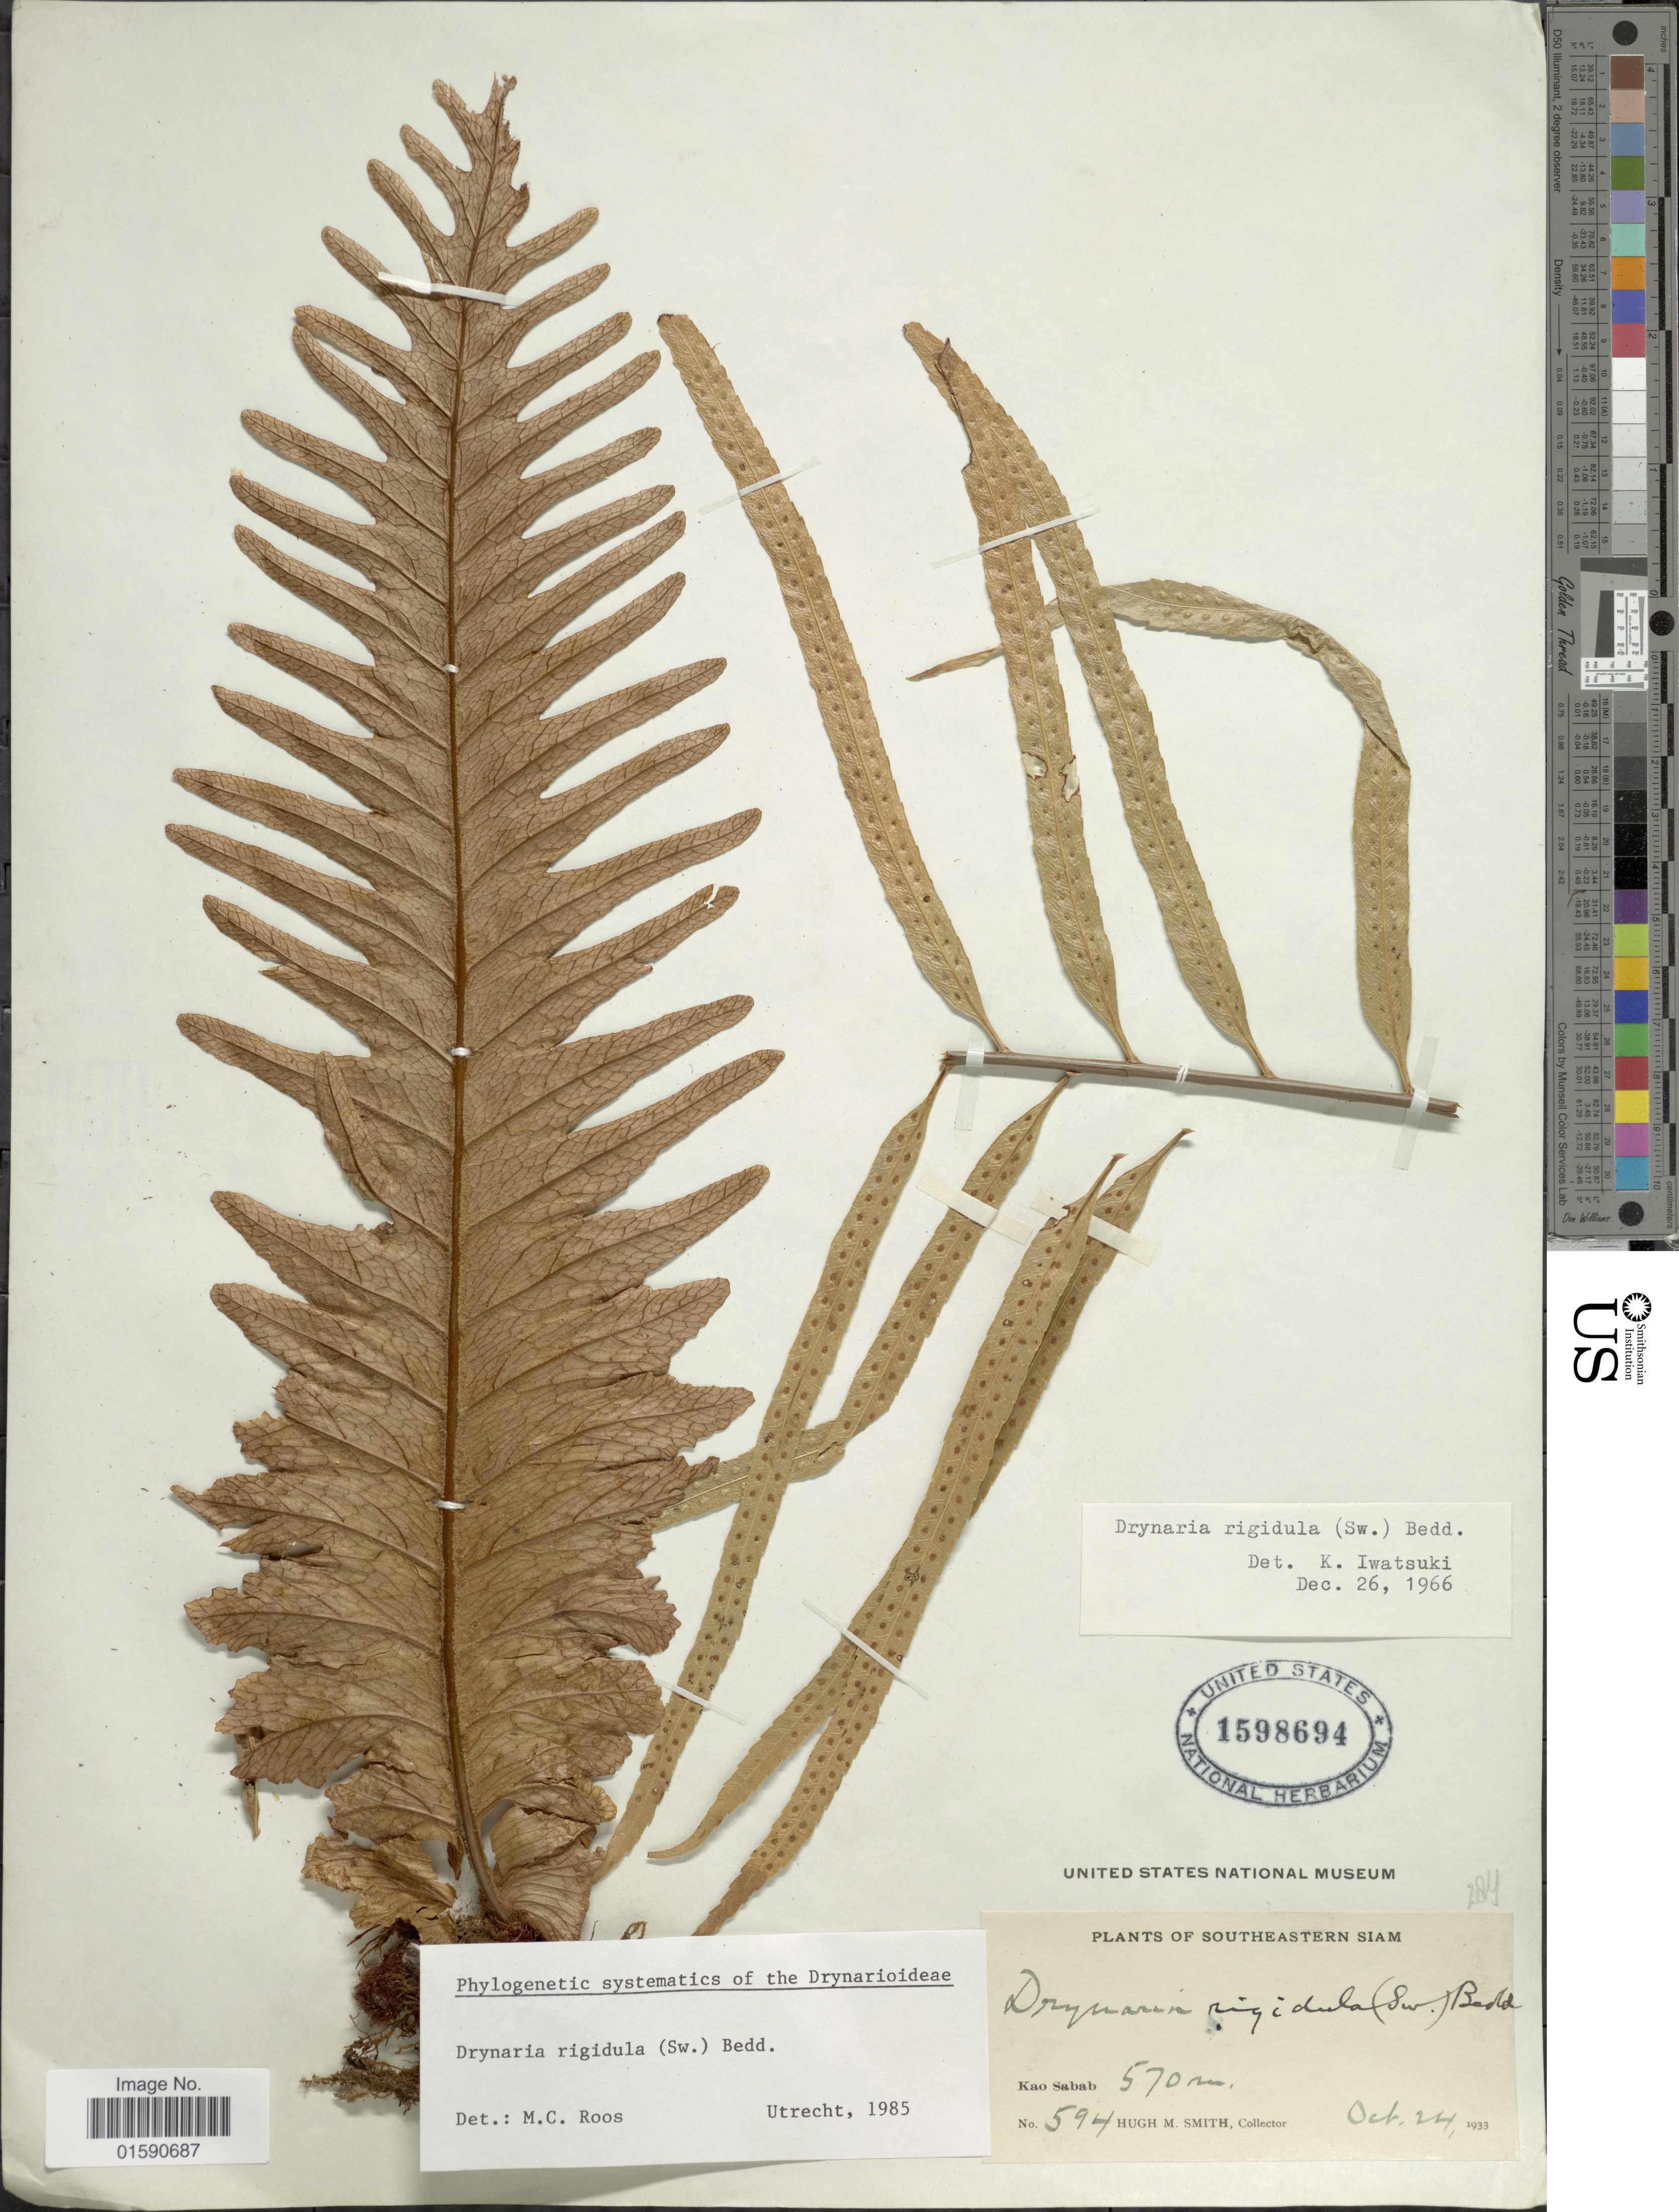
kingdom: Plantae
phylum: Tracheophyta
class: Polypodiopsida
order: Polypodiales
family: Polypodiaceae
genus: Drynaria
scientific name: Drynaria rigidula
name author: (Sw.) Bedd.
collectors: H. M. Smith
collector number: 594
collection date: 1933-10-24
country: Thailand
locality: Southeastern Siam. Kao Sabab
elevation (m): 570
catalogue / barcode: US 1598694